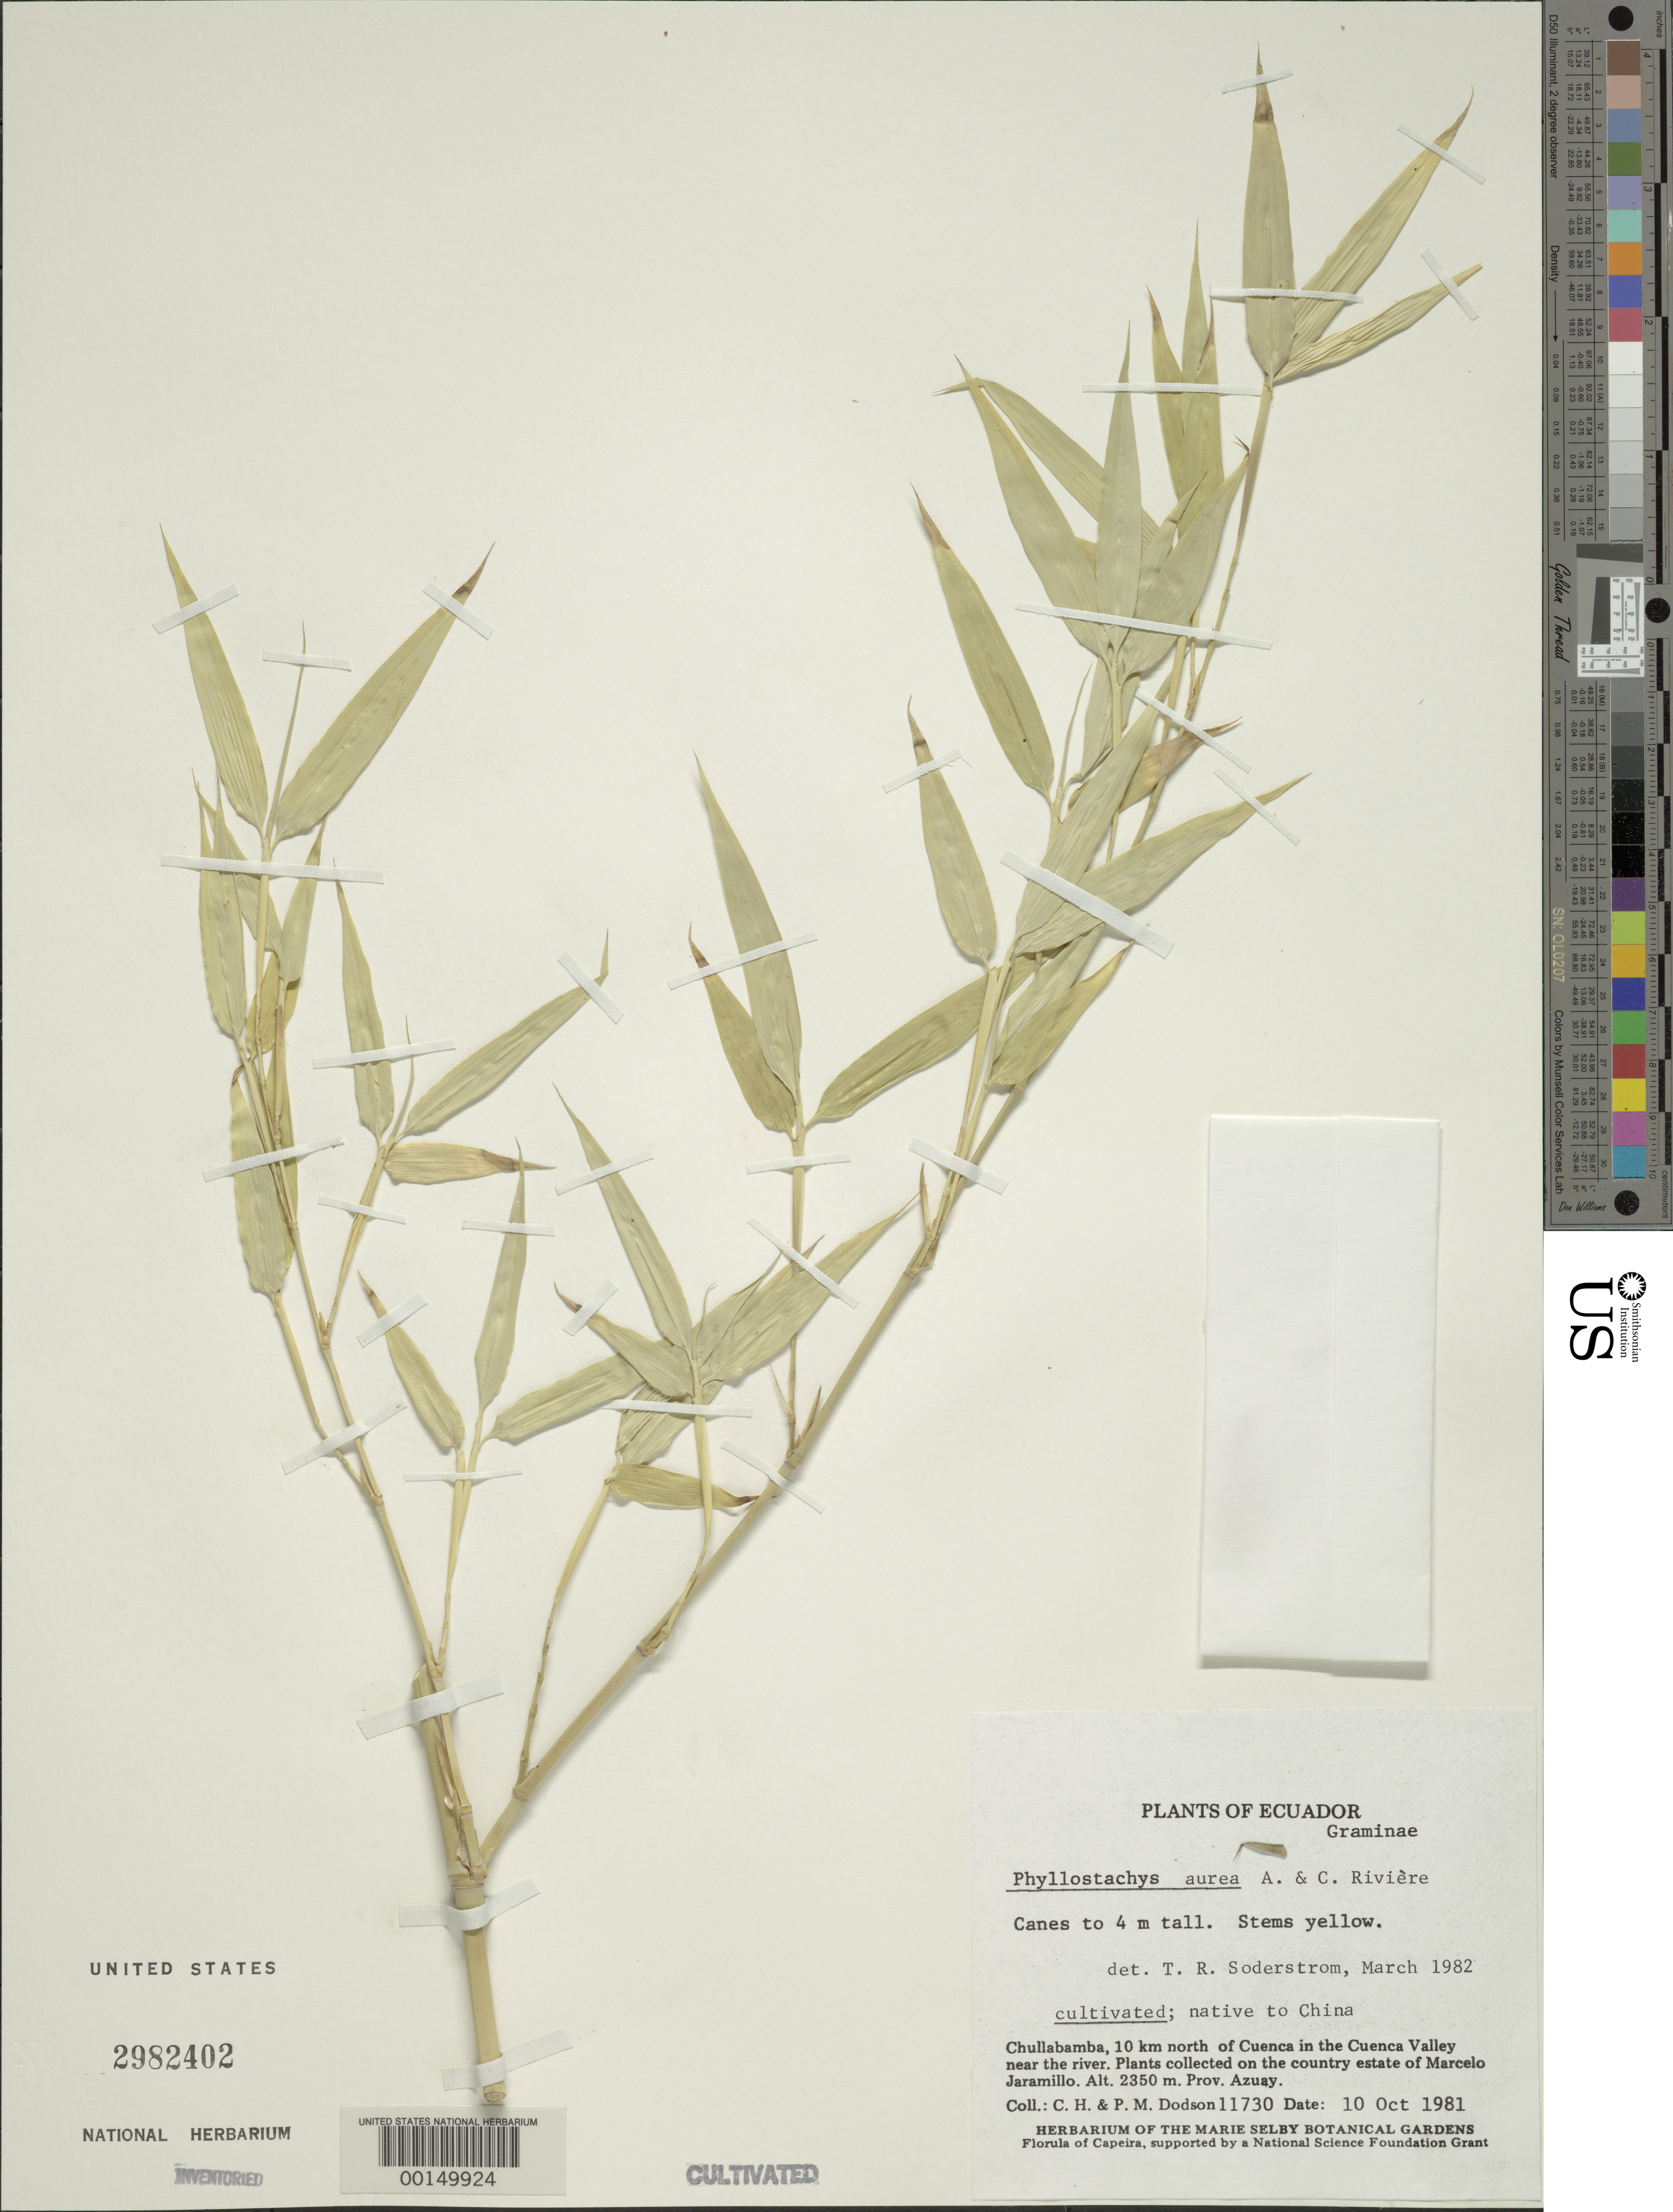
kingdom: Plantae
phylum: Tracheophyta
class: Liliopsida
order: Poales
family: Poaceae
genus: Phyllostachys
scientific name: Phyllostachys aurea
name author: Rivière & C. Rivière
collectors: C. H. Dodson & P. M. Dodson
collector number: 11730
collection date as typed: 10 Oct 1981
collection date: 1981-10-10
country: Ecuador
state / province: Azuay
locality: Chullabamba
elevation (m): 2350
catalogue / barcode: US 2982402